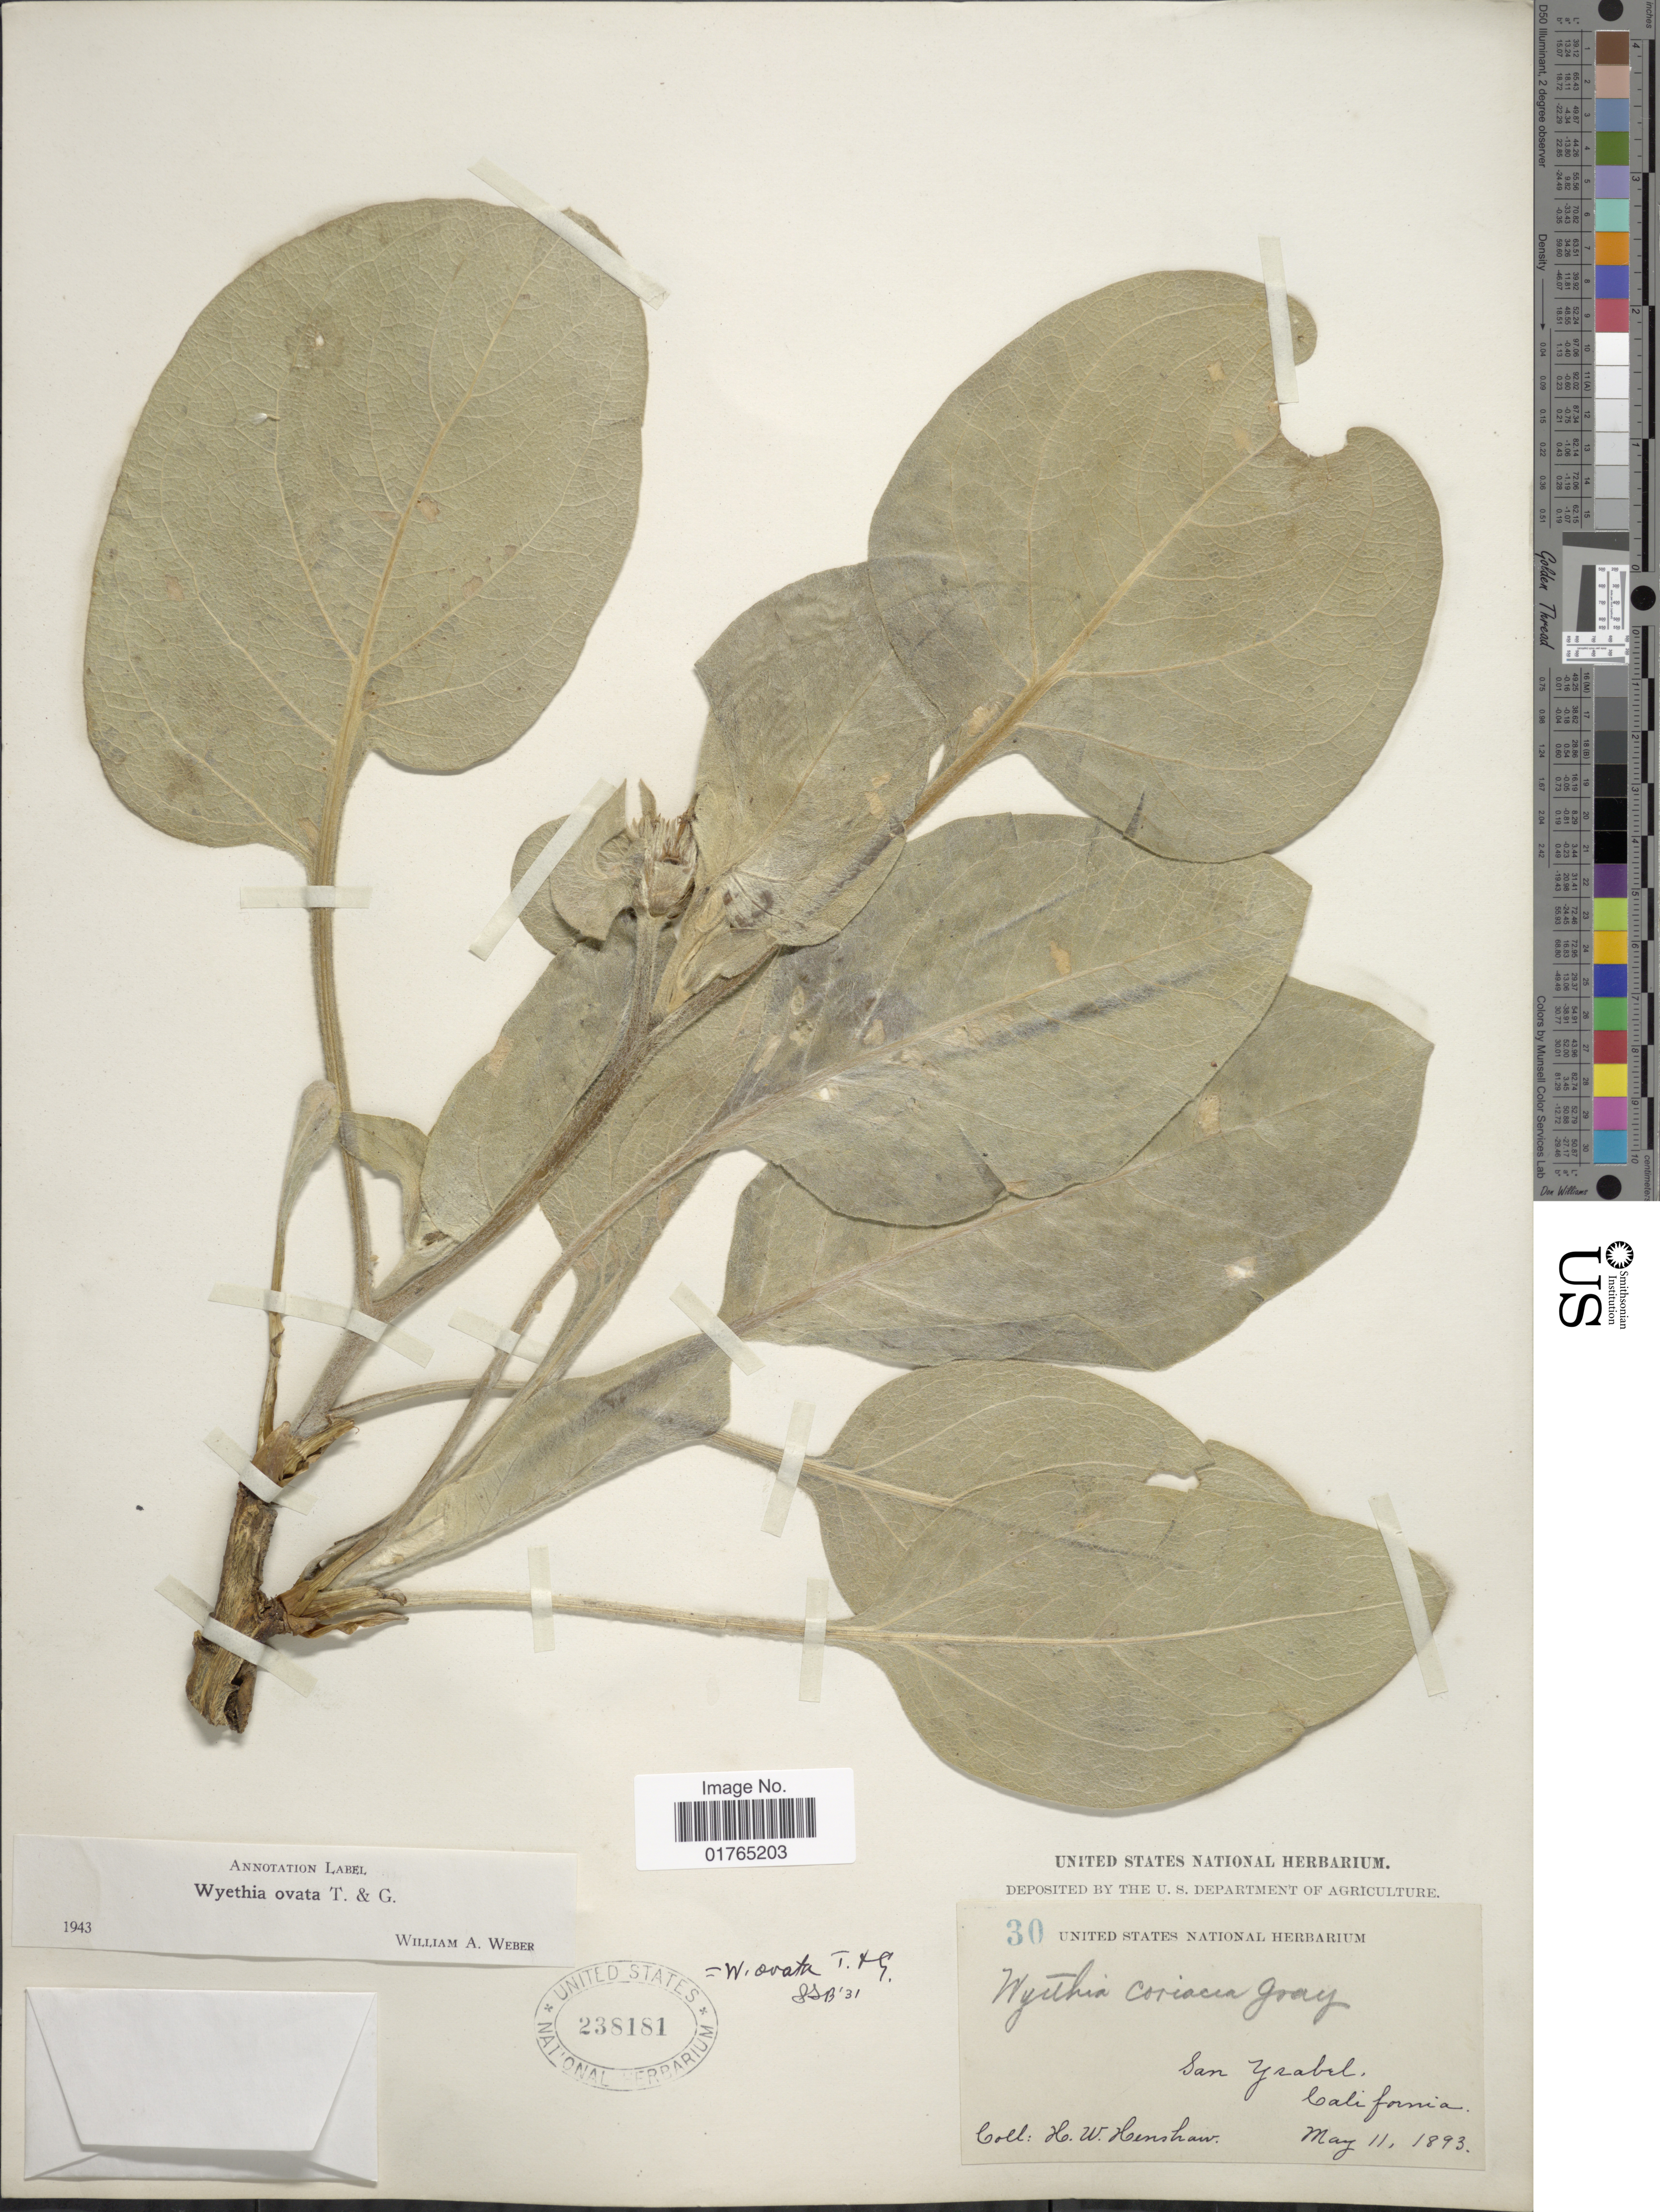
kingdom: Plantae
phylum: Tracheophyta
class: Magnoliopsida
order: Asterales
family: Asteraceae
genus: Wyethia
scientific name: Wyethia ovata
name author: Torr. & A. Gray in Emory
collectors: H. Henshaw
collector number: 30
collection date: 1893-05-11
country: United States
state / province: California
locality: San Yzabel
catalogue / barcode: US 238181